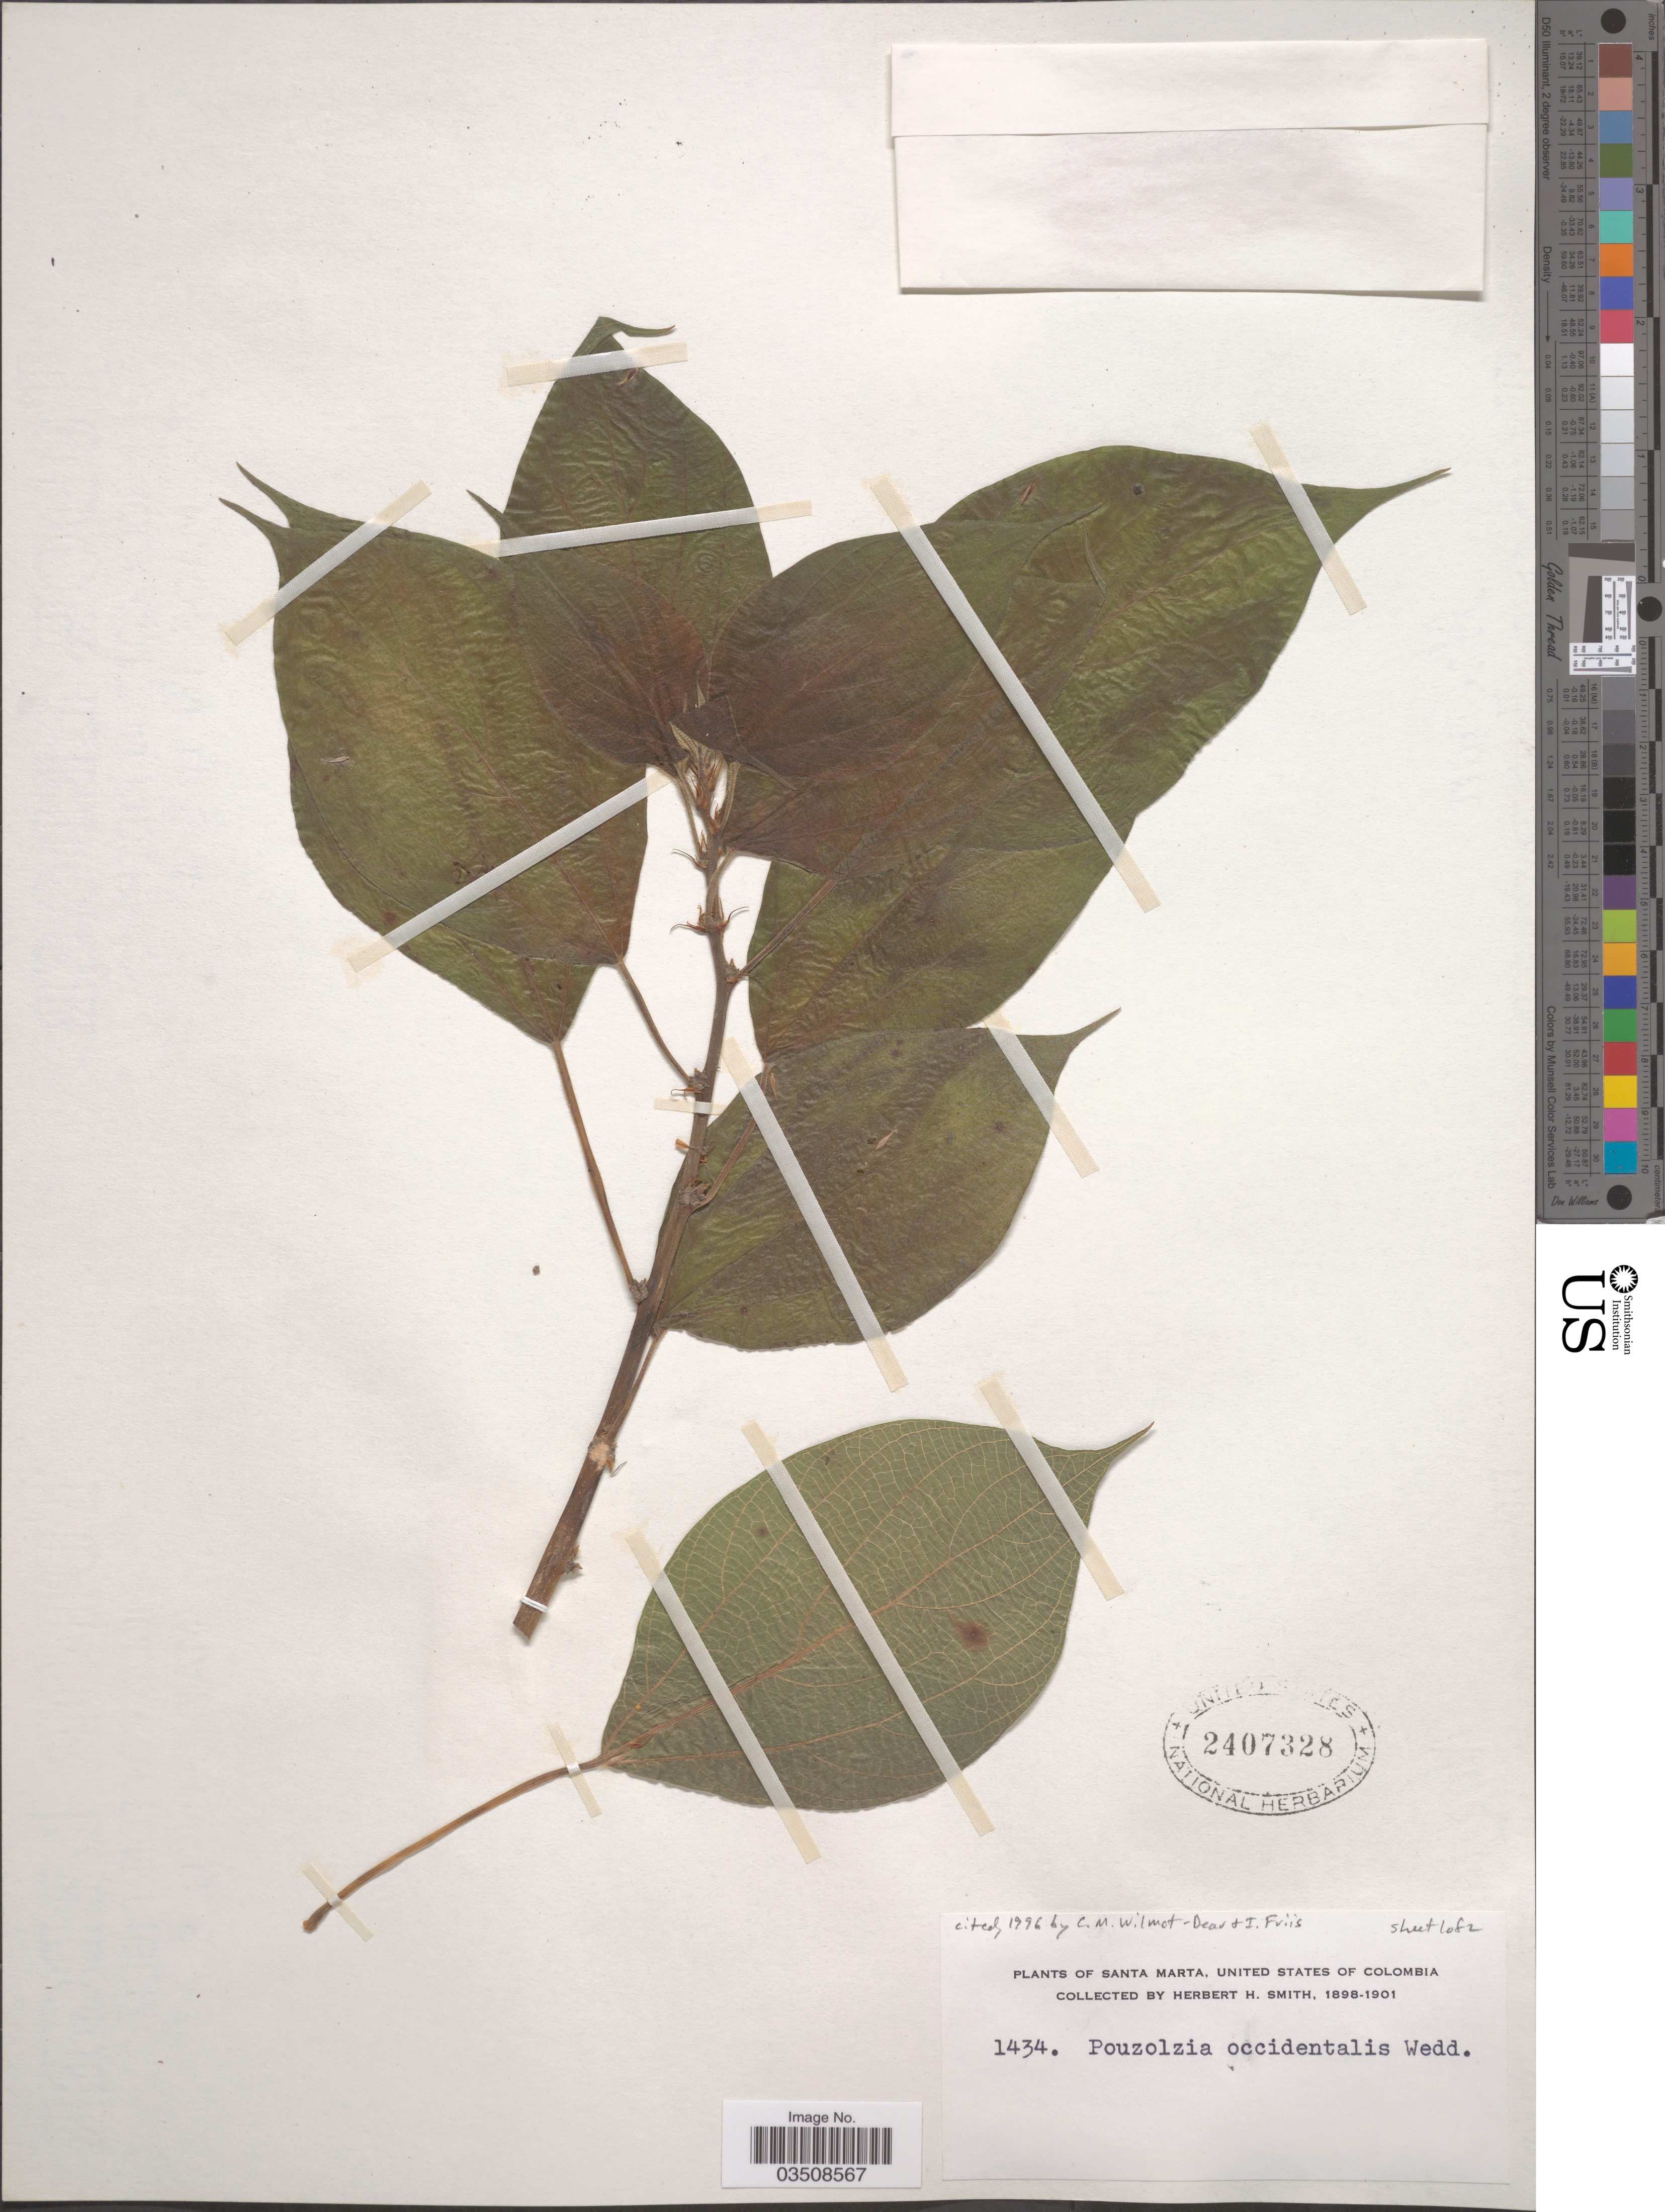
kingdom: Plantae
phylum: Tracheophyta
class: Magnoliopsida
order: Rosales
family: Urticaceae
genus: Pouzolzia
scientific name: Pouzolzia occidentalis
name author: (Liebm.) Wedd.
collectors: Herbert H. Smith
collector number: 1434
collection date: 1898/1901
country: Colombia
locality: Santa Marta, United States of Colombia.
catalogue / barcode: US 2407328